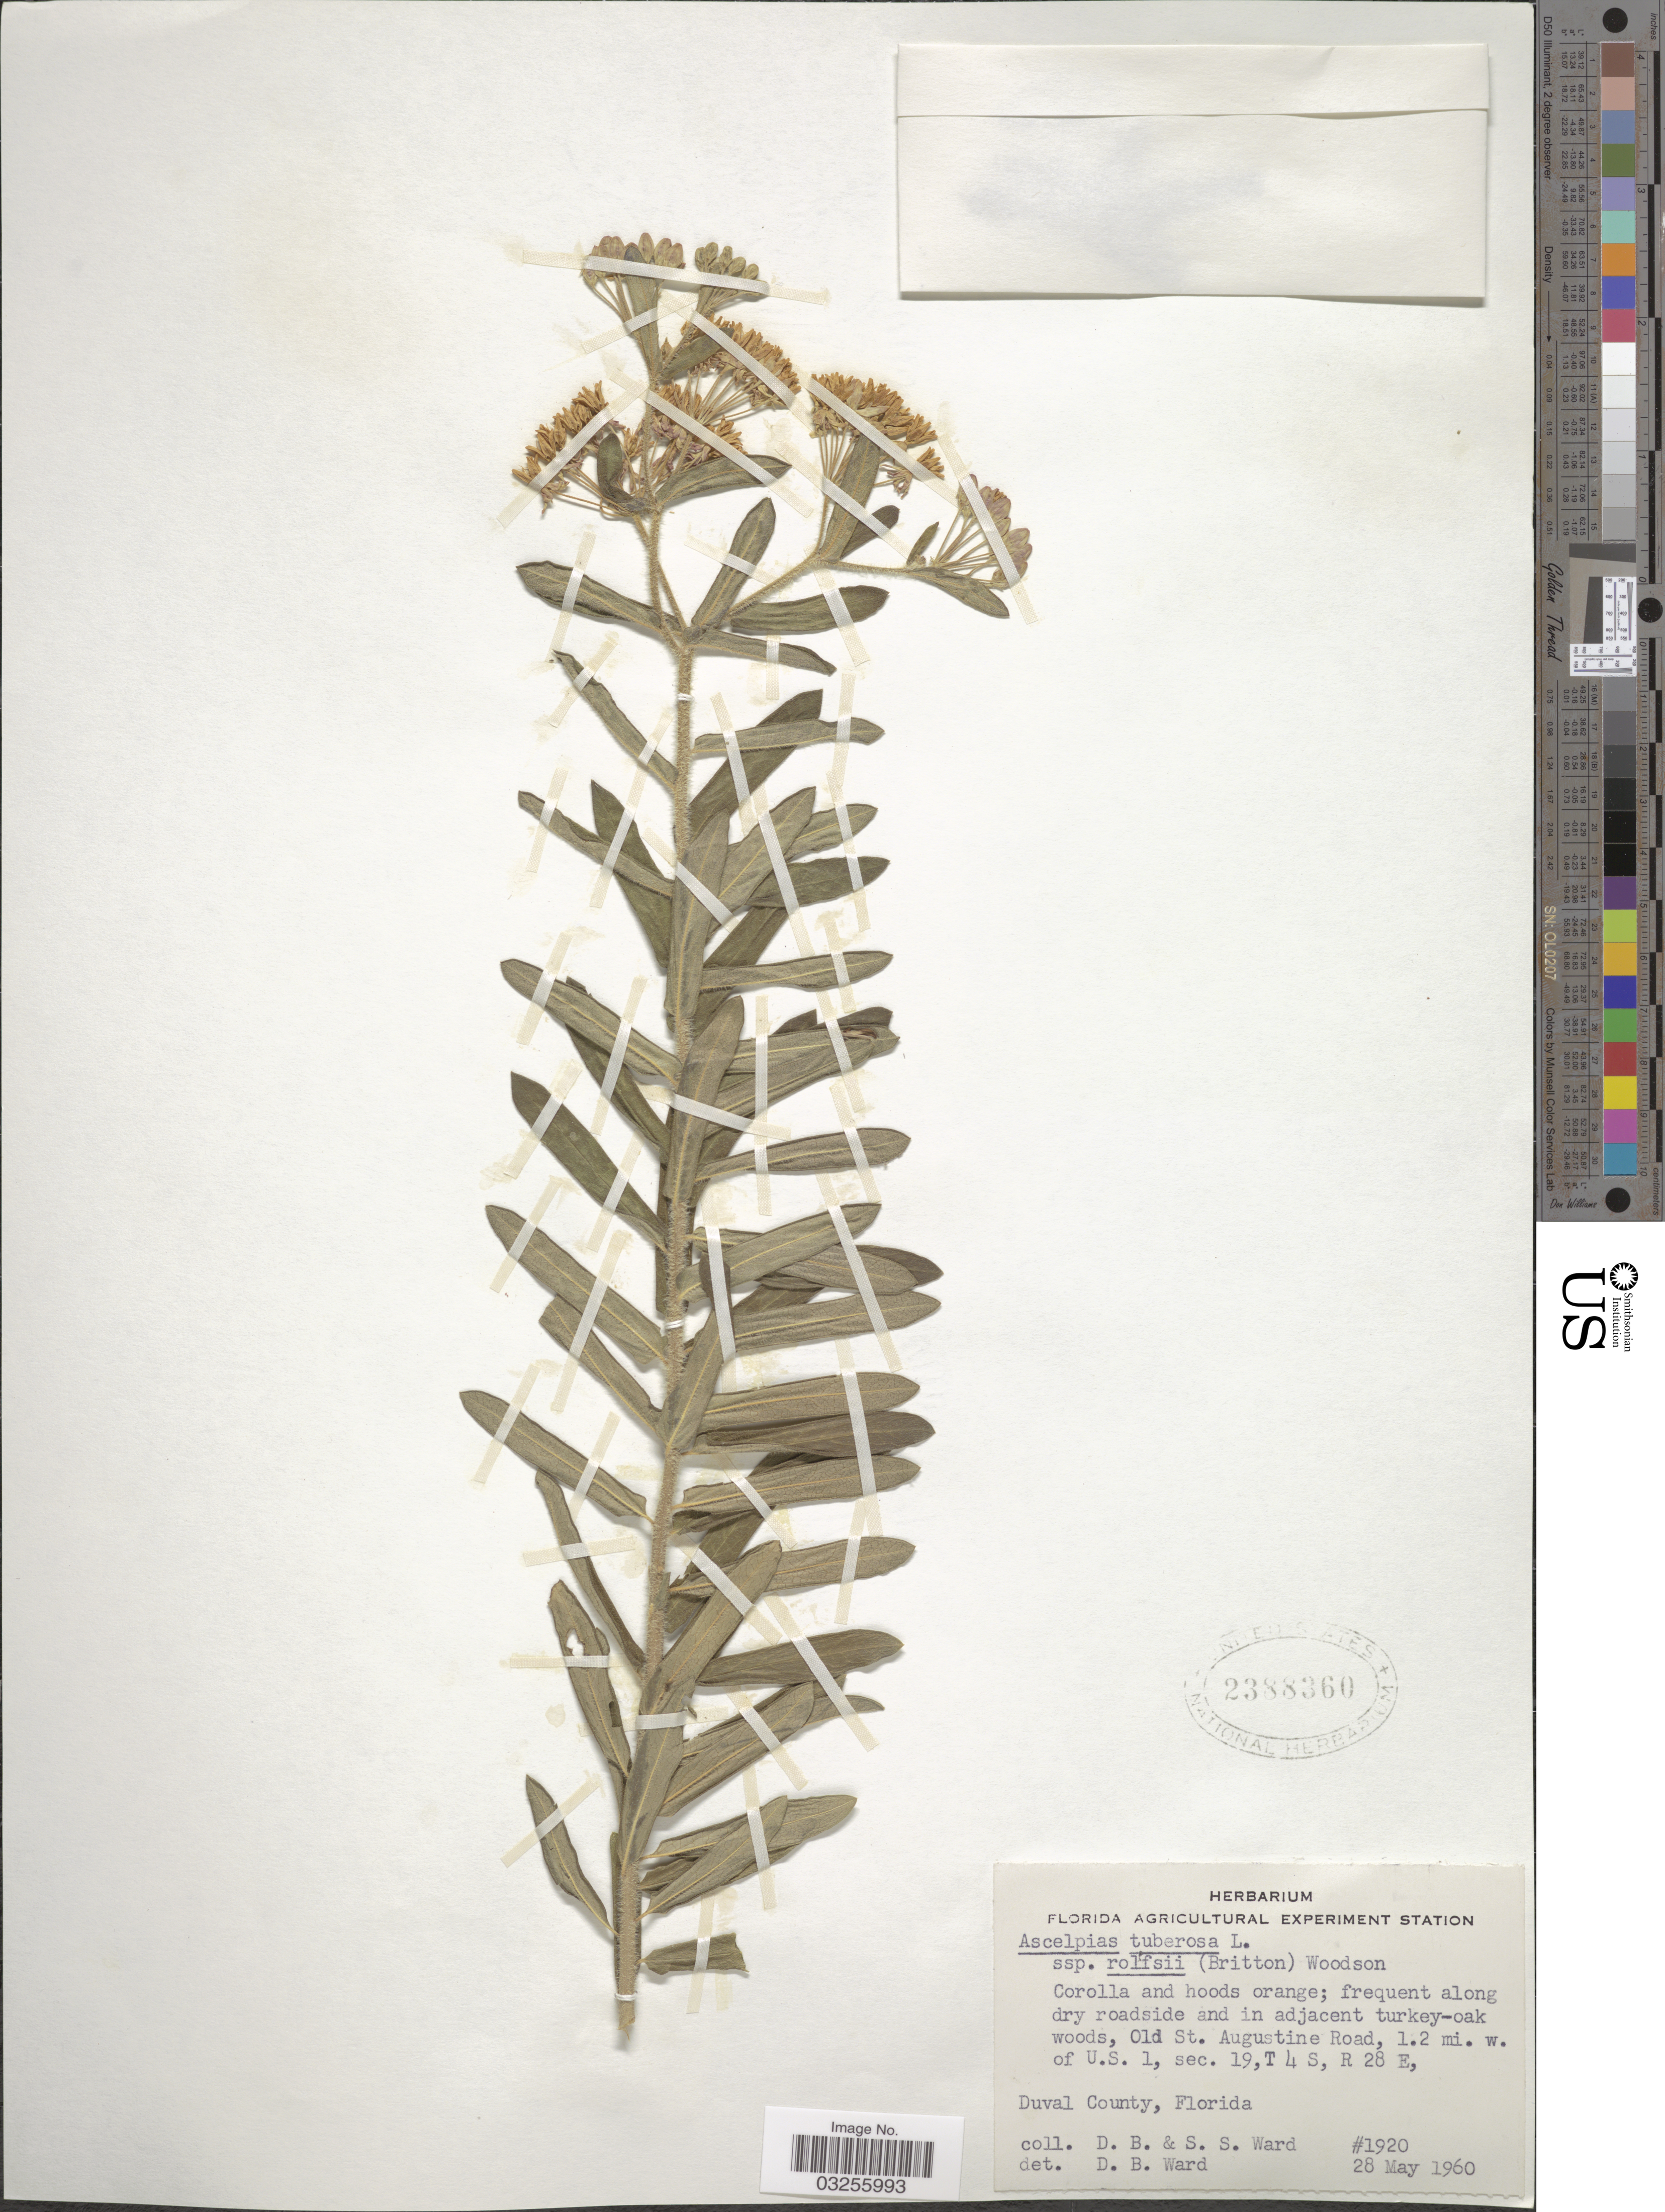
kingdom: Plantae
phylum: Tracheophyta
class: Magnoliopsida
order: Gentianales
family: Apocynaceae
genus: Asclepias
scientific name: Asclepias tuberosa var. rolfsii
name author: ( ex Vail) Shinners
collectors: D. B. Ward & S. S. Ward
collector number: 1920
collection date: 1960-05-28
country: United States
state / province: Florida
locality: Old St. Augustine Road, 1.2 mi. w. of U. S. 1, sec. 19, T 4 S, R 28 E, Duval County.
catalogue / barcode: US 2388360